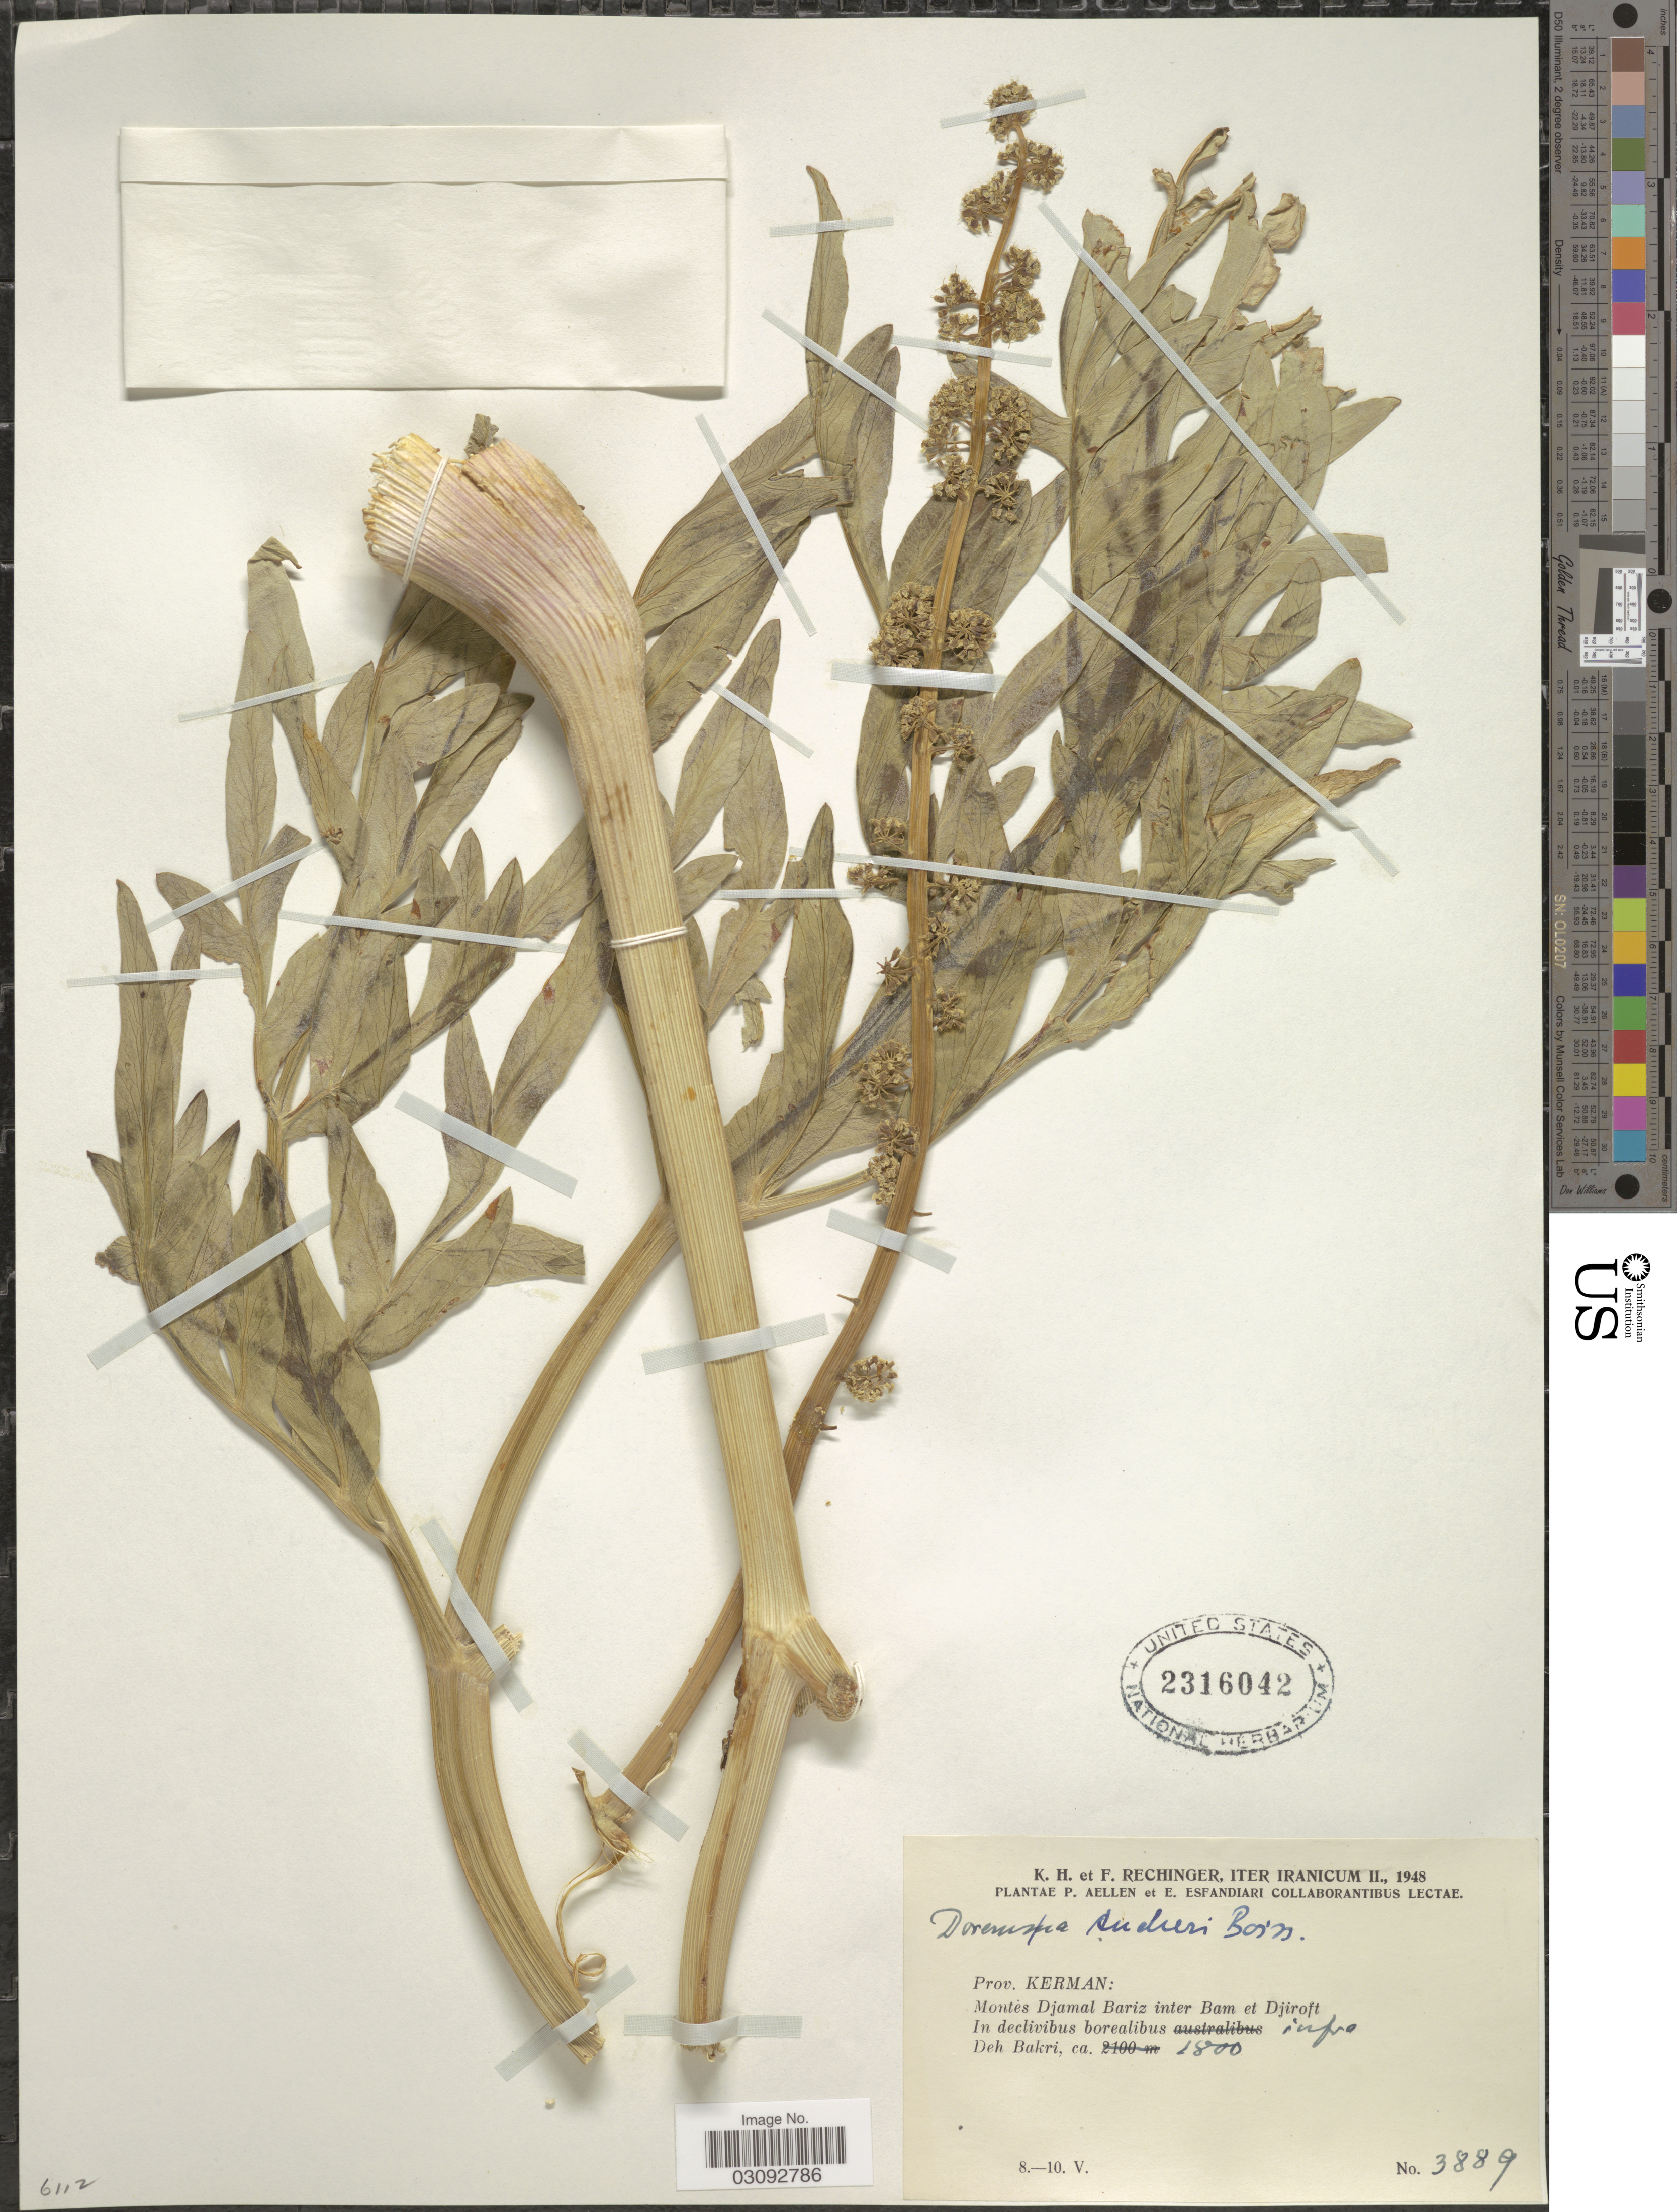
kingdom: Plantae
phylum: Tracheophyta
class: Magnoliopsida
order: Apiales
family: Apiaceae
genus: Dorema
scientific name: Dorema aucheri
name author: Boiss.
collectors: K. H. Rechinger & F. Rechinger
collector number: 3889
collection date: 1948-05-08/1948-05-10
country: Iran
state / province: Kerman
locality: Prov. Kerman: Montes Djamal Bariz inter Bam et Djiroft. In declivibus borealibus infra Deh Bakri.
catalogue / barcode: US 2316042